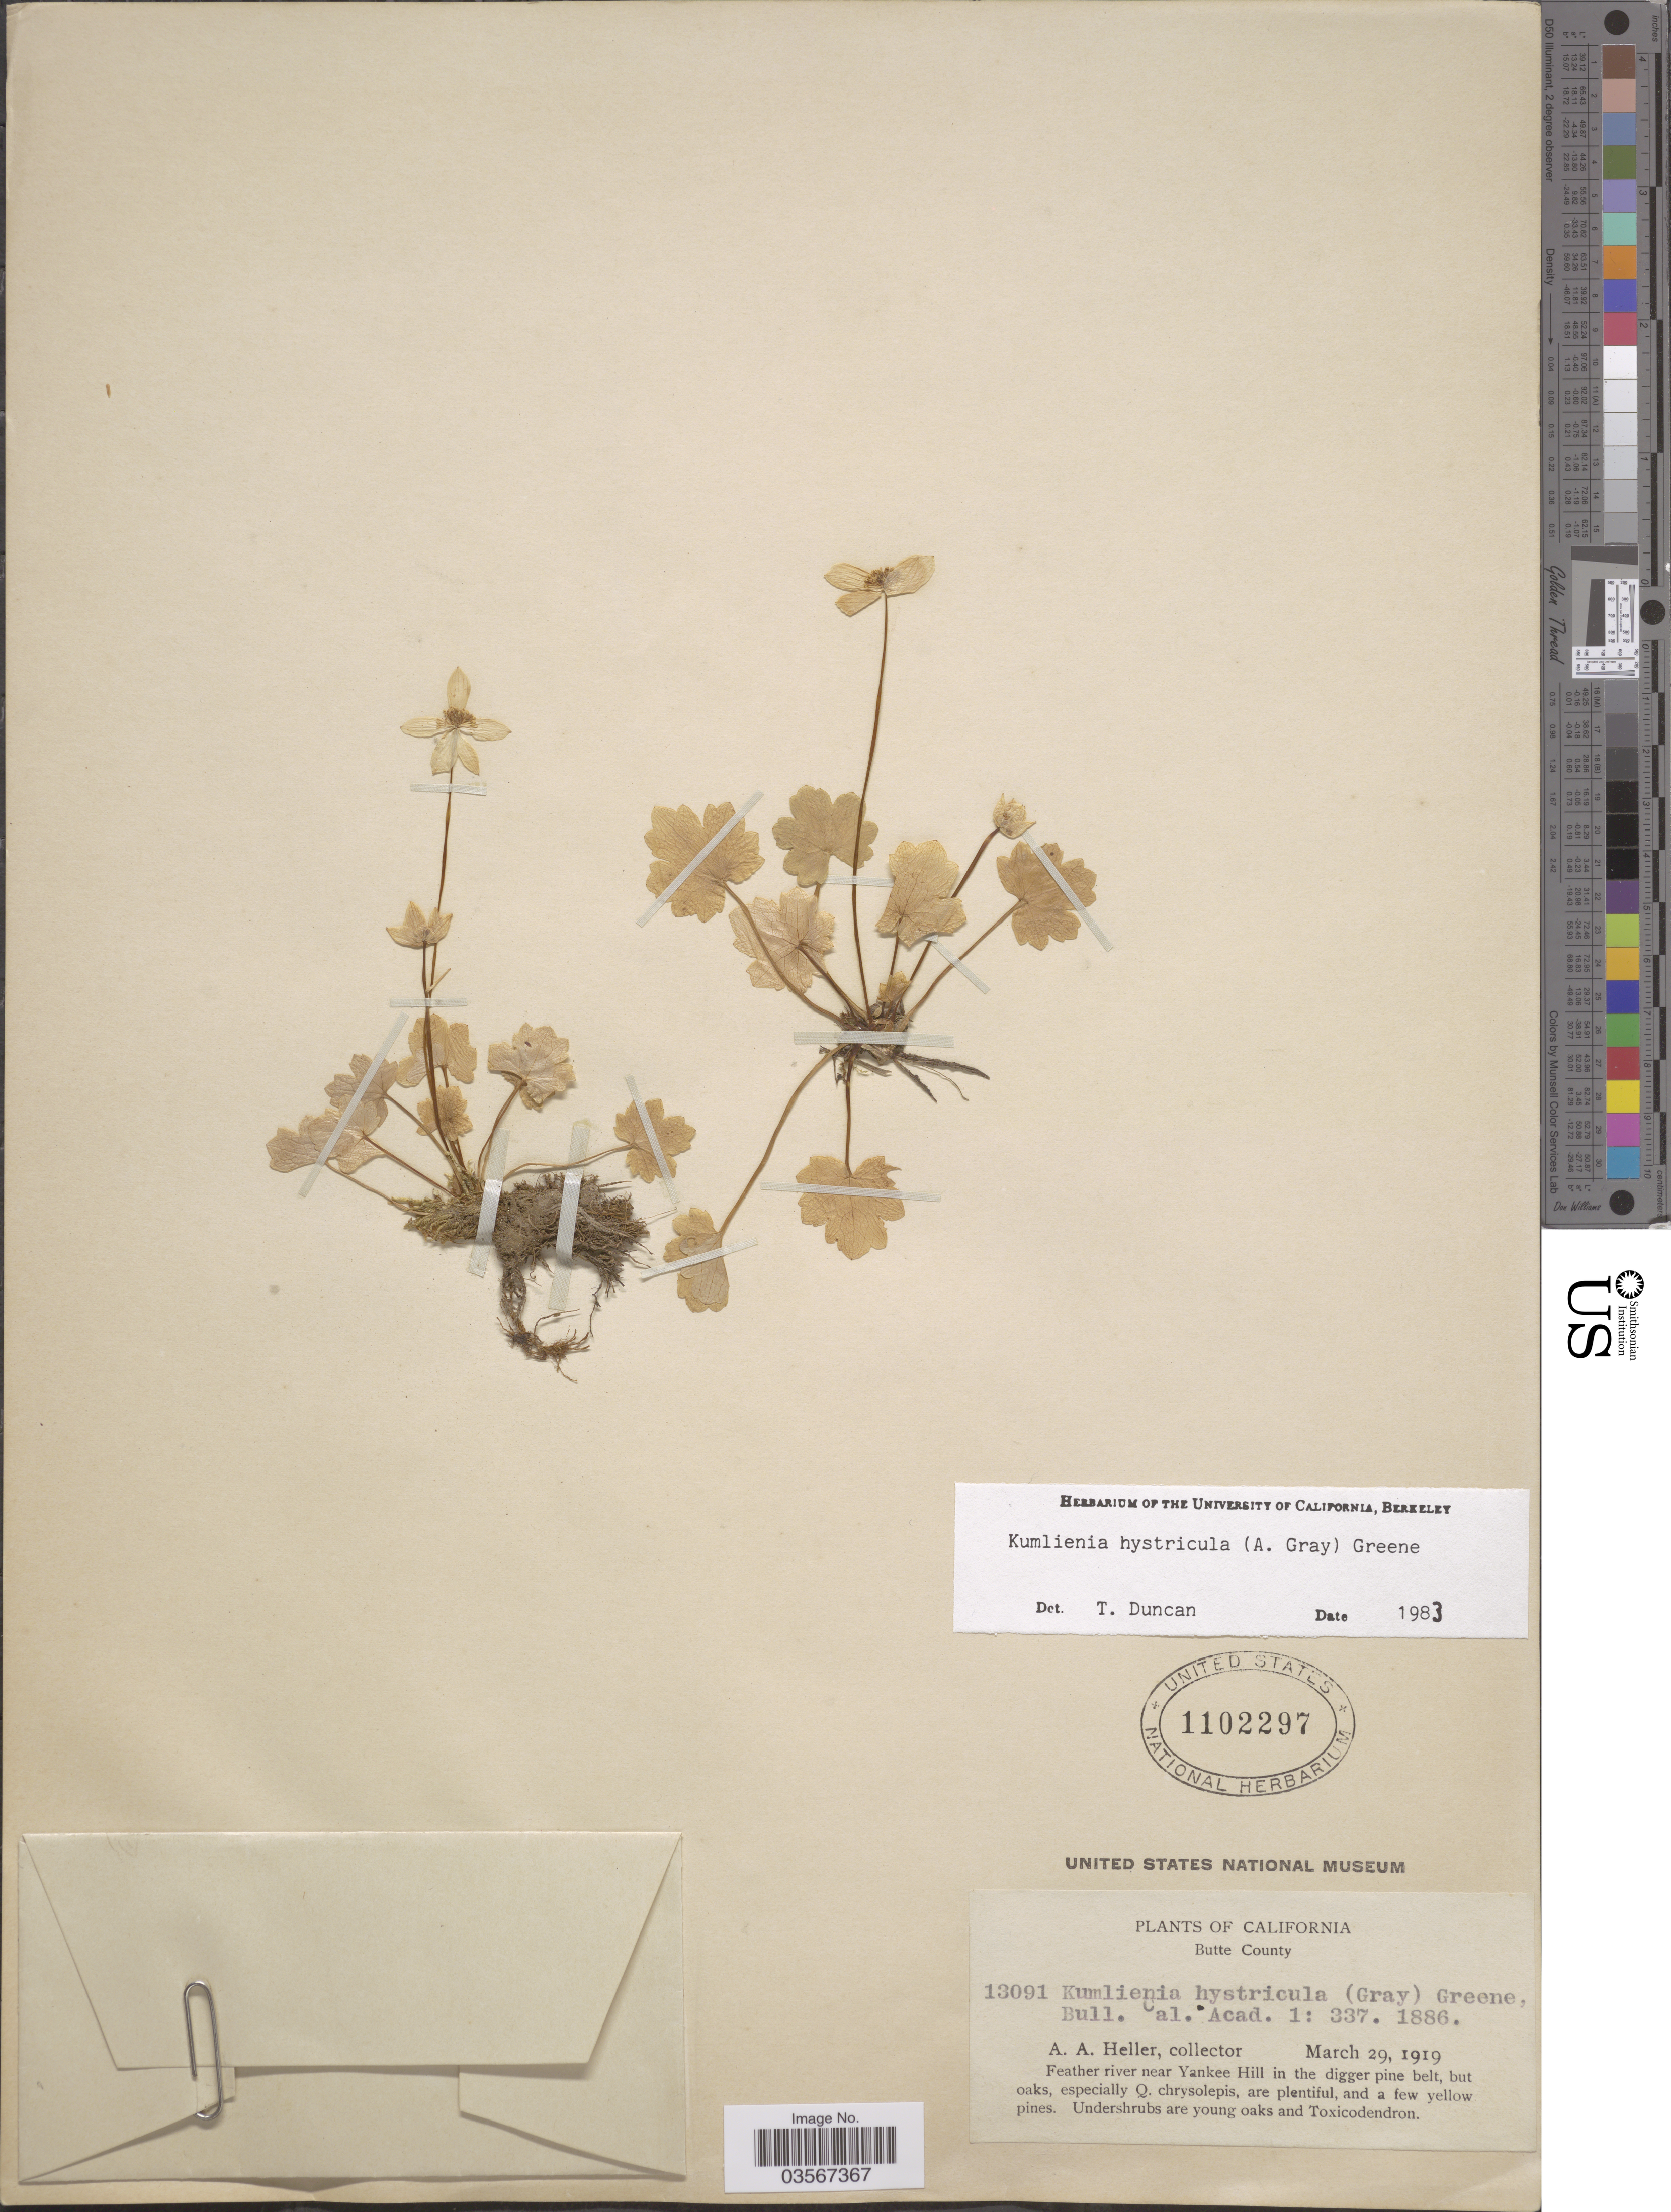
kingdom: Plantae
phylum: Tracheophyta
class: Magnoliopsida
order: Ranunculales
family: Ranunculaceae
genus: Ranunculus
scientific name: Ranunculus hystriculus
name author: A. Gray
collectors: A. A. Heller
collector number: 13091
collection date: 1919-03-29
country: United States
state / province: California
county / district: Butte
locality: Butte County. Feather river near Yankee Hill in the digger pine belt.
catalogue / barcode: US 1102297